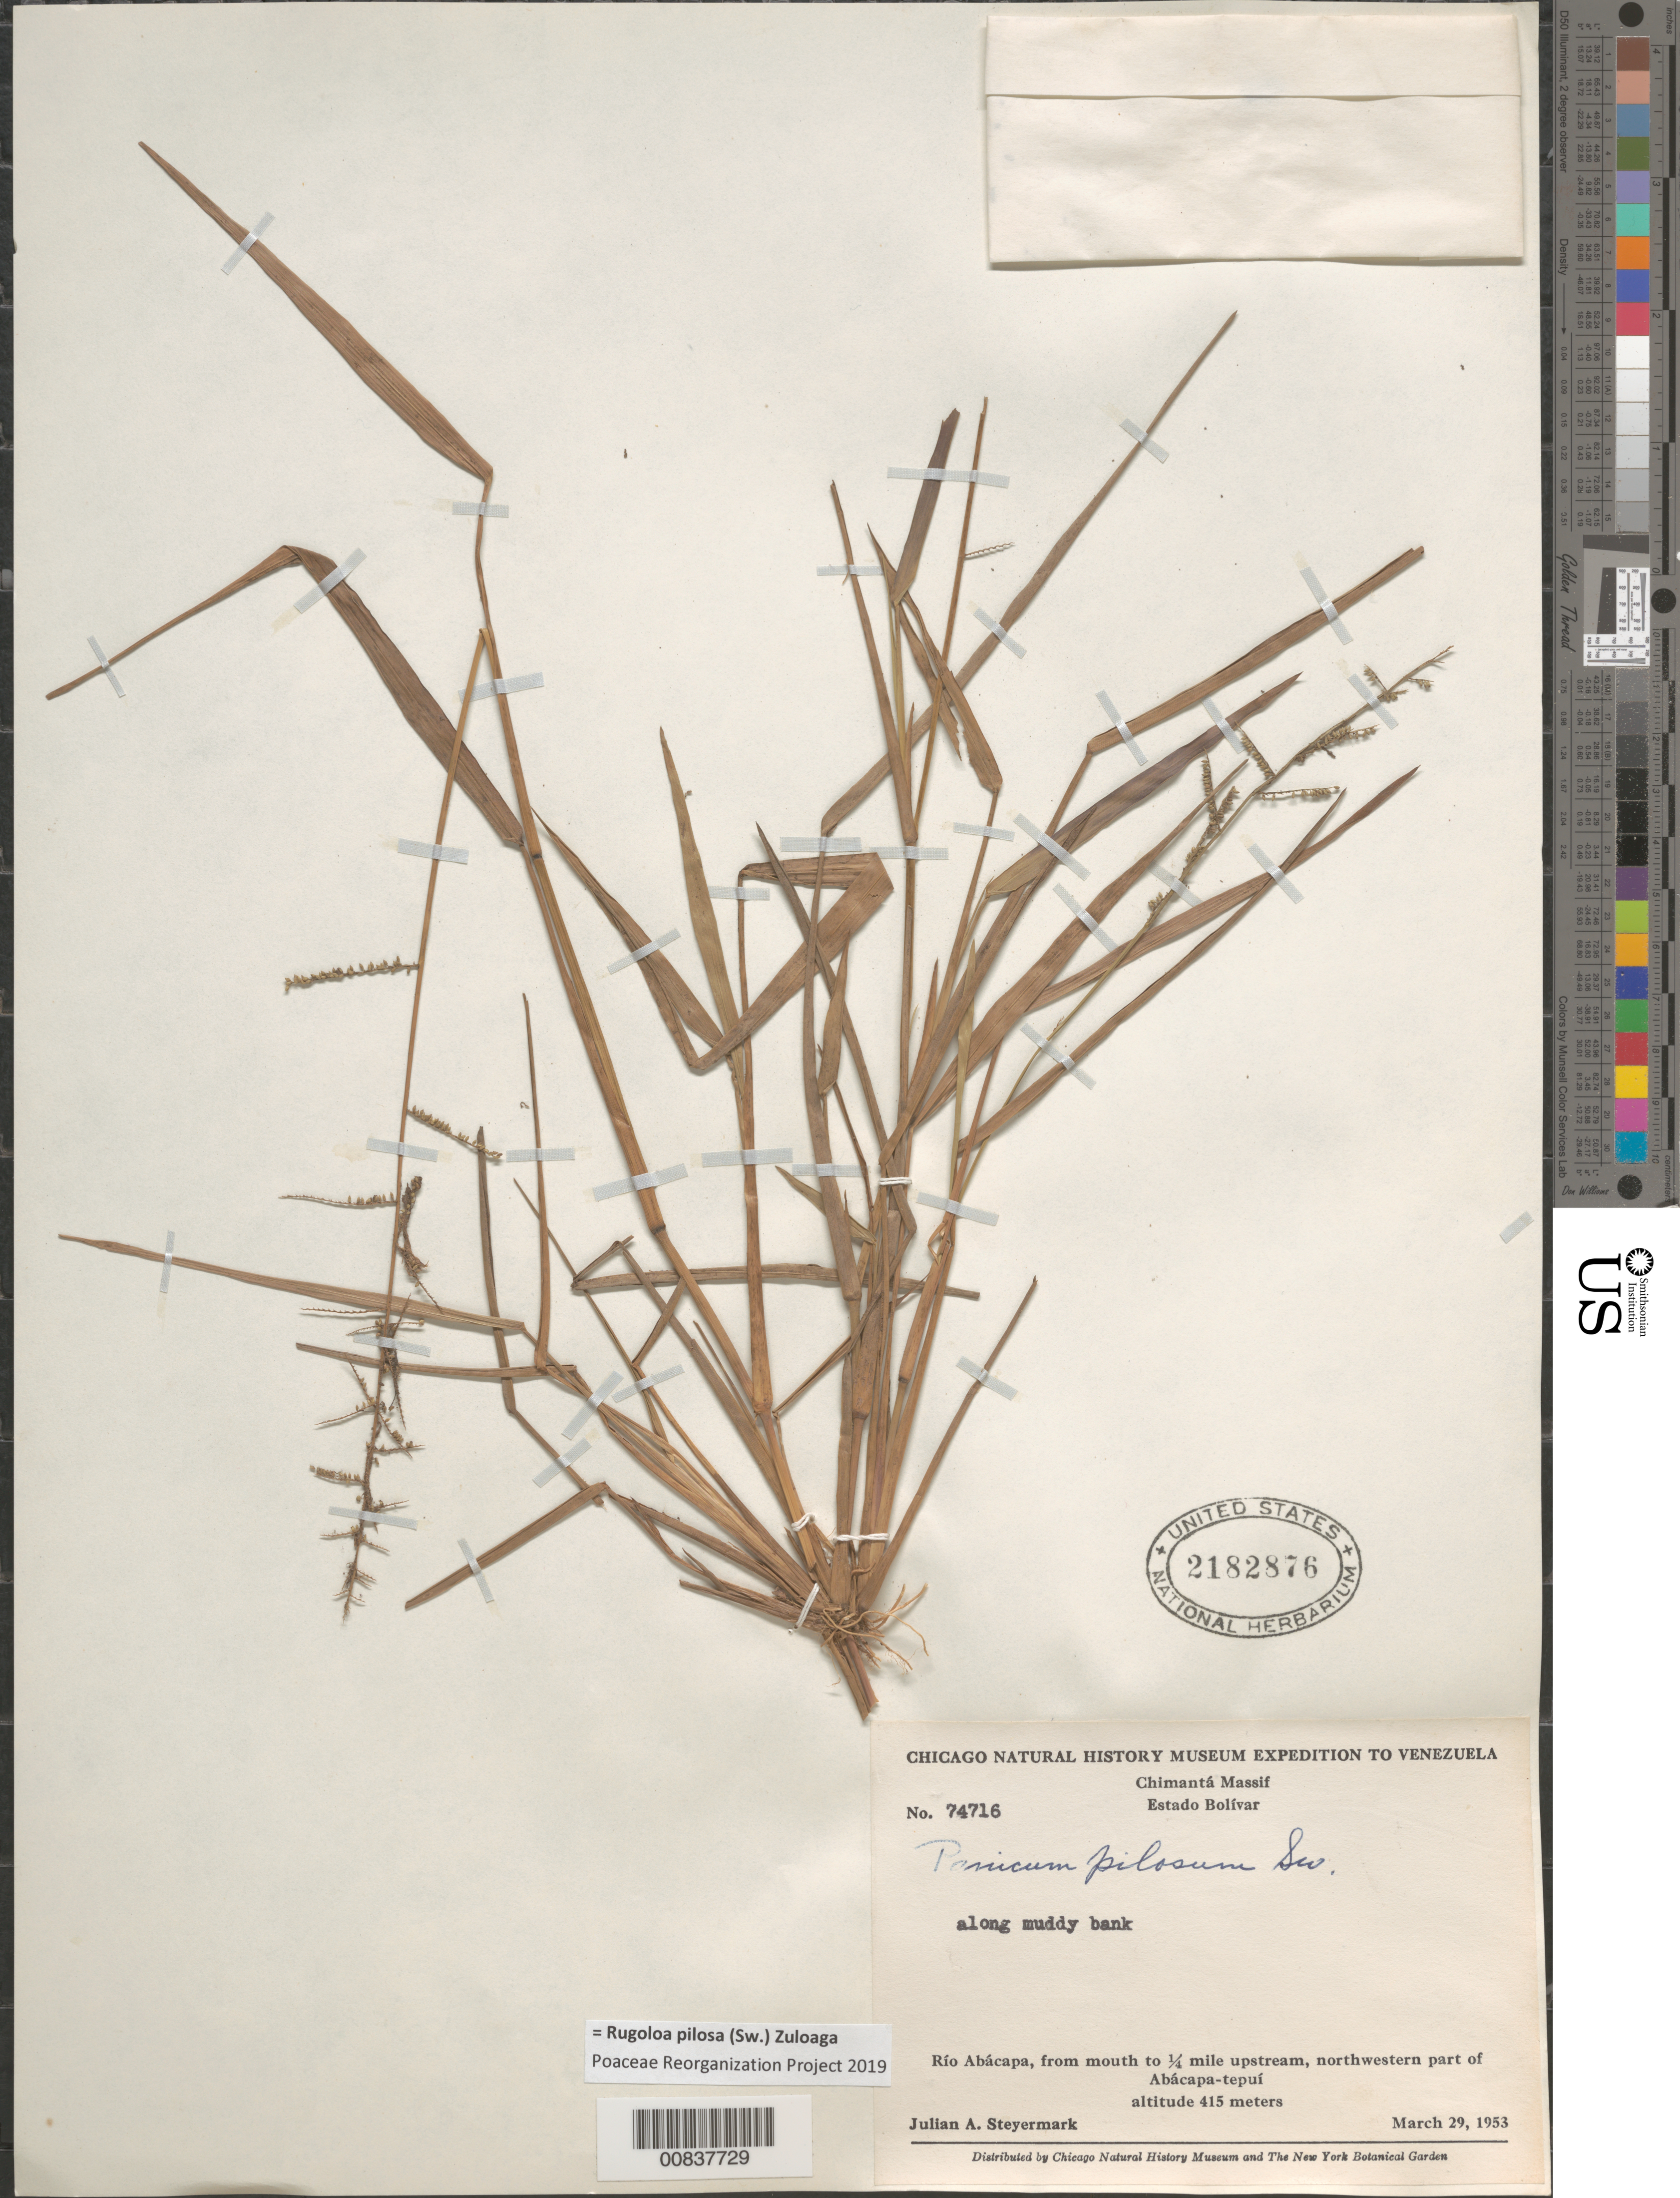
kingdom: Plantae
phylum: Tracheophyta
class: Liliopsida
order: Poales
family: Poaceae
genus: Panicum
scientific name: Panicum pilosum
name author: Sw.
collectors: J. Steyermark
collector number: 74716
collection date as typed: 29-Mar-53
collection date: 1953-03-29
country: Venezuela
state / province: Bolívar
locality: Río Apácara, 1/4 mile downstream from mouth of Río Abácapa, W-side of Apácara-tepuí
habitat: Muddy riverbank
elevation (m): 415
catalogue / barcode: US 2182876